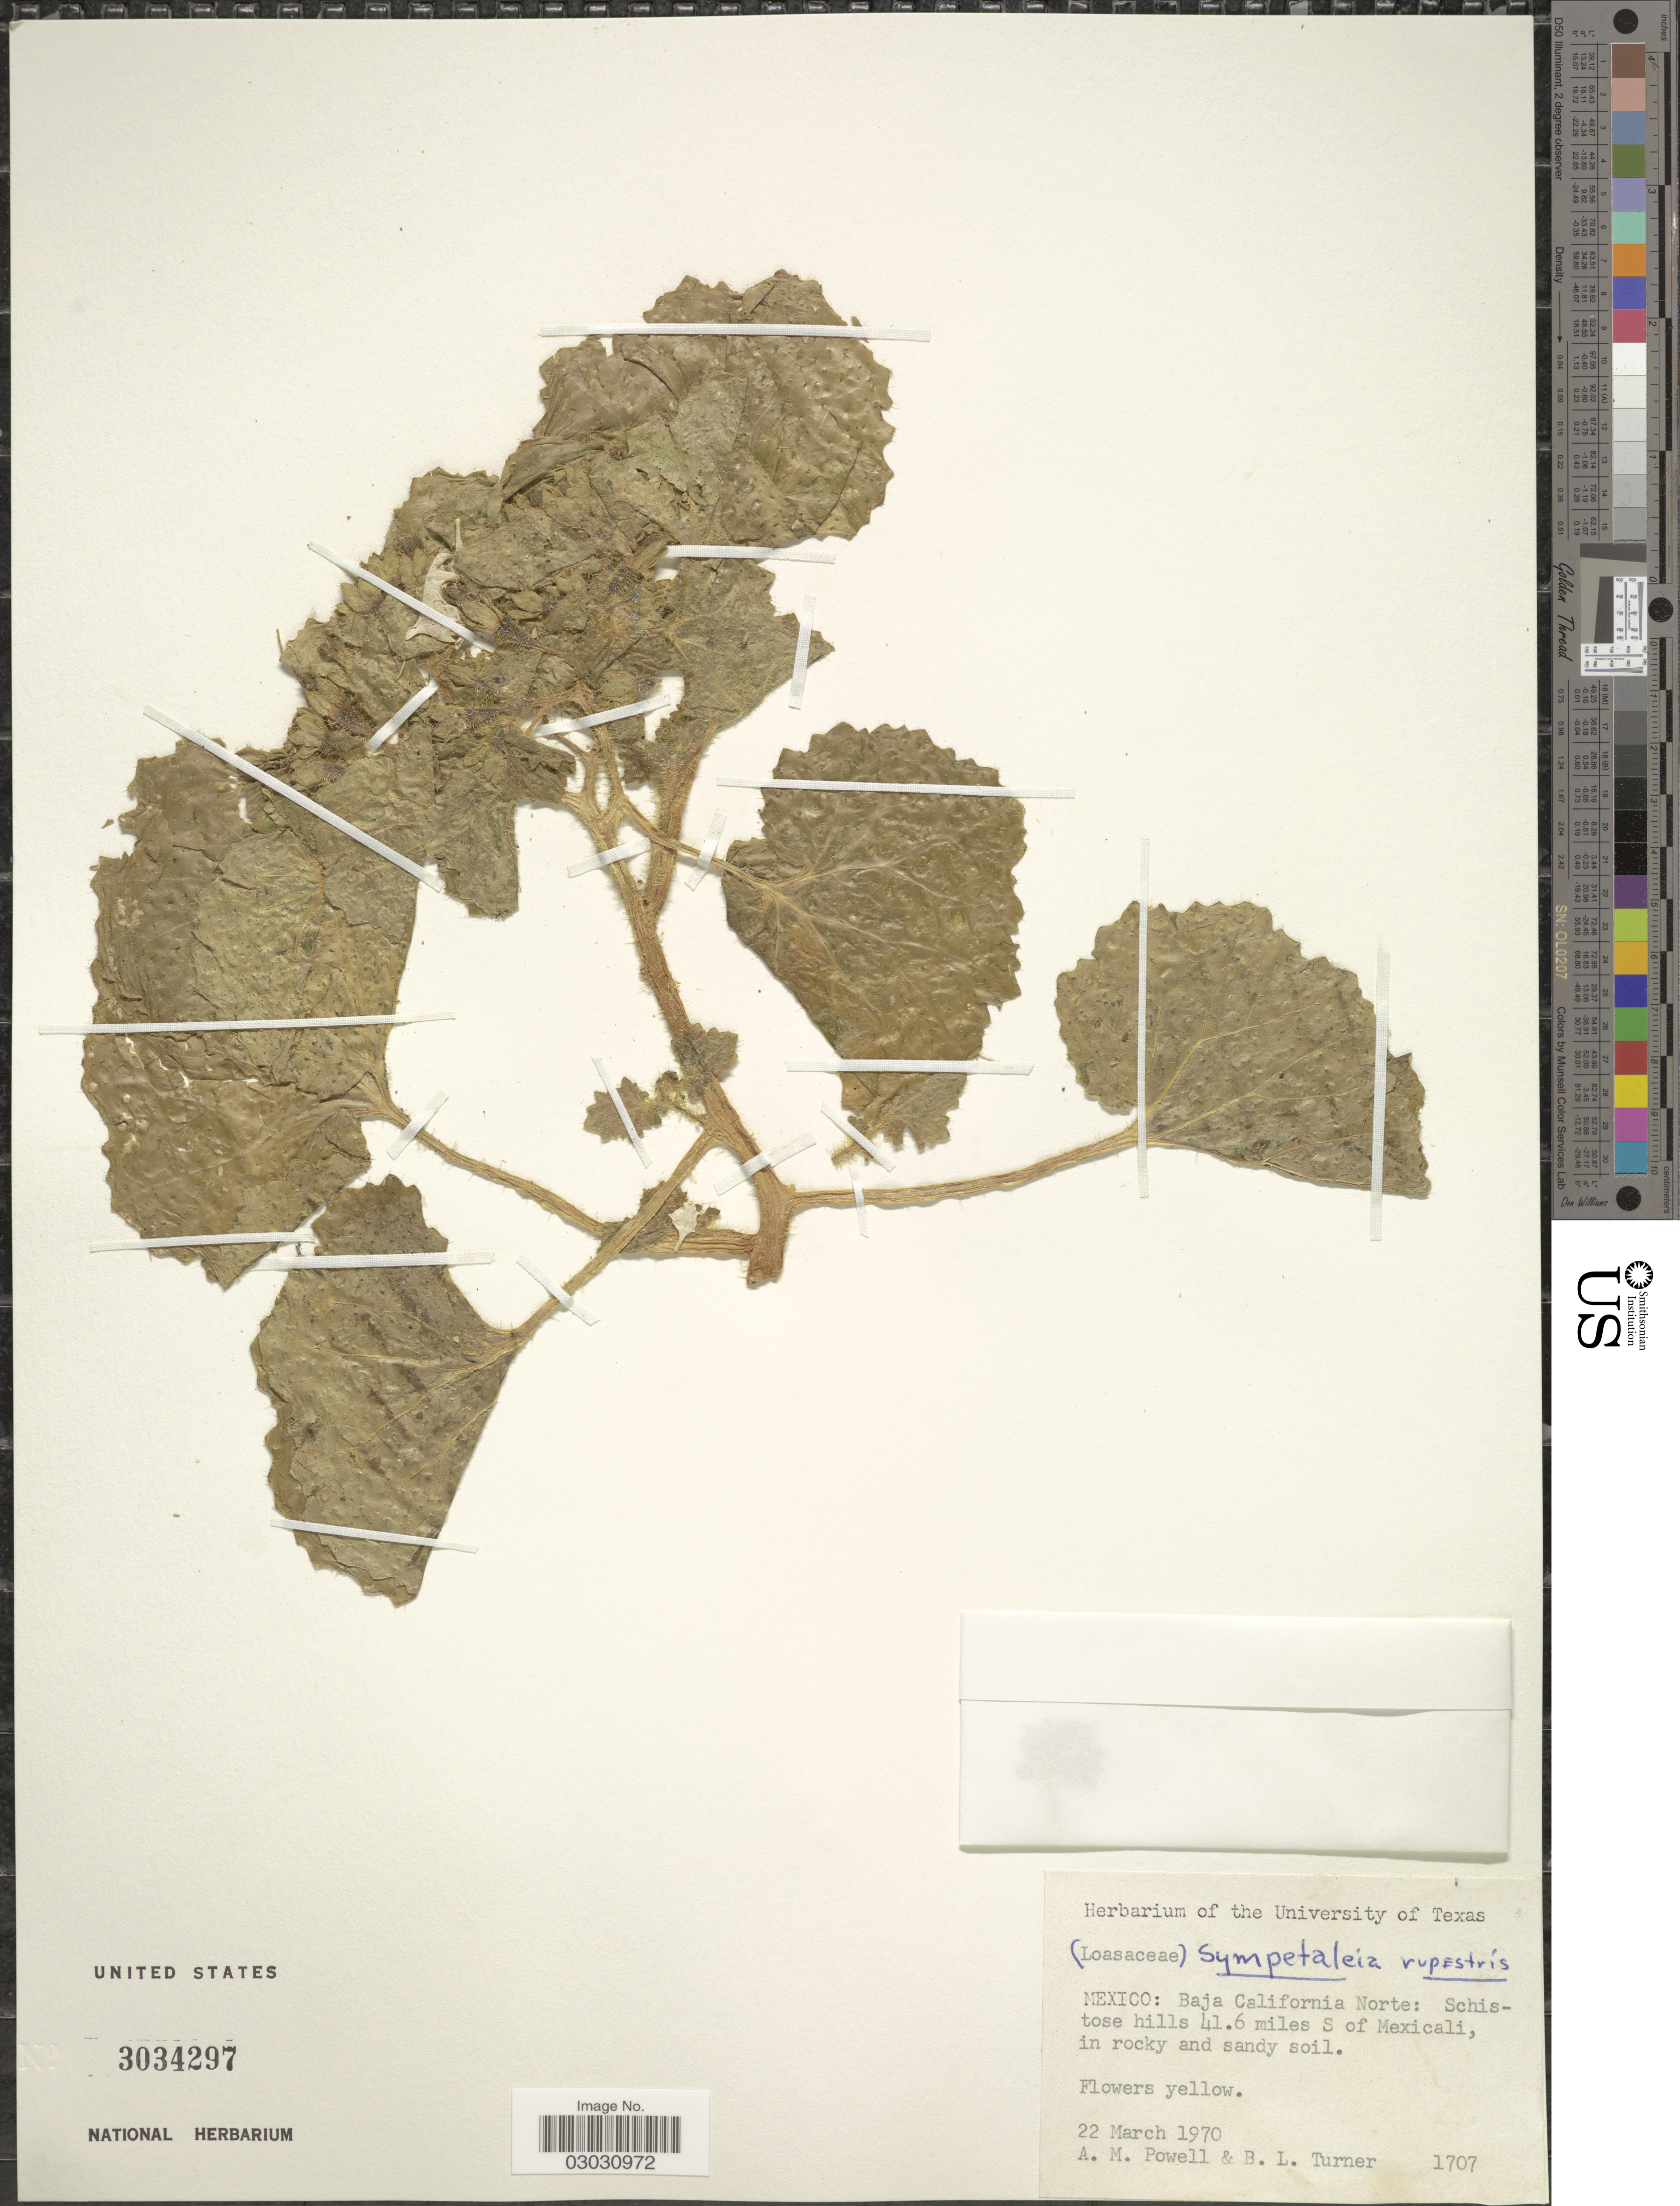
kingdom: Plantae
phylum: Tracheophyta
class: Magnoliopsida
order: Cornales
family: Loasaceae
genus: Eucnide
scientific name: Eucnide rupestris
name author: (Baill.) H.J. Thomps. & W.R. Ernst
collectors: A. M. Powell & B. L. Turner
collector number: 1707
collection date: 1970-03-22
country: Mexico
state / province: Baja California Norte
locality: Schistose hills 41.6 miles S of Mexicali.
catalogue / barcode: US 3034297